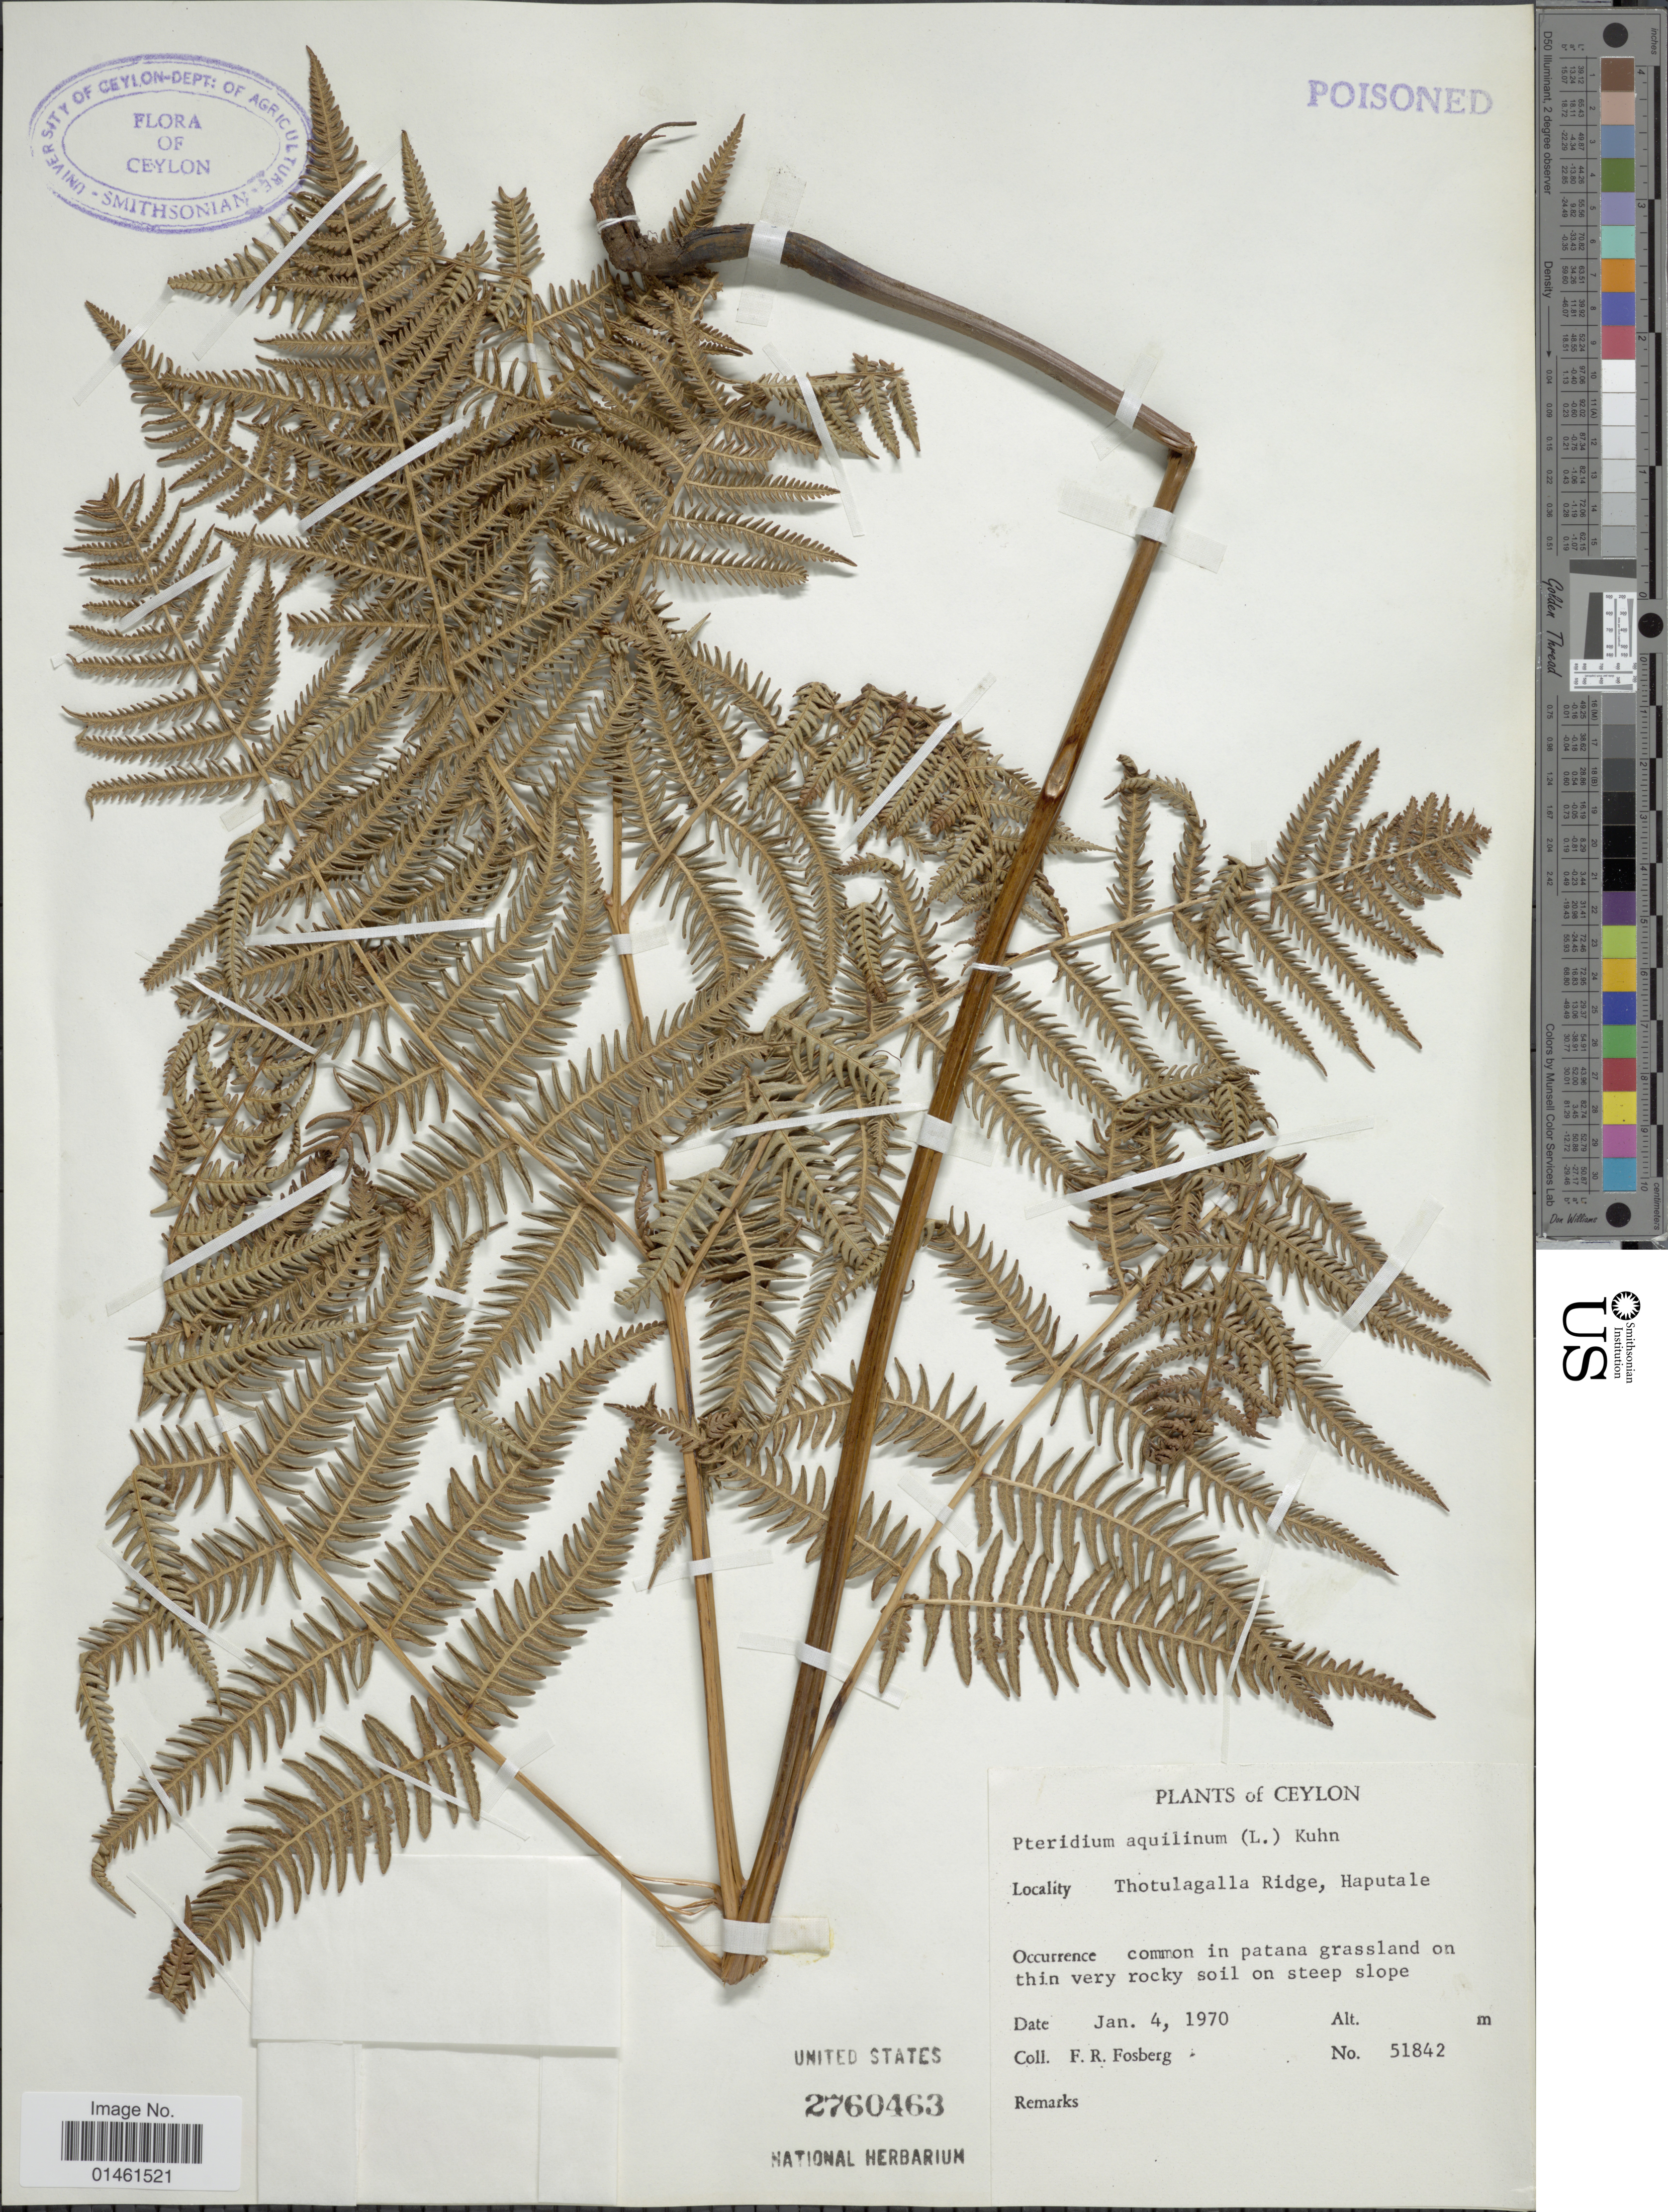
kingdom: Plantae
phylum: Tracheophyta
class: Polypodiopsida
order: Polypodiales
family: Dennstaedtiaceae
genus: Pteridium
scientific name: Pteridium aquilinum var. wightianum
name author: (J. Agardh) R.M. Tryon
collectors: F. R. Fosberg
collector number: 51842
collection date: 1970-01-04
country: Sri Lanka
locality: Ceylon, Thotulagalla Ridge, Haputale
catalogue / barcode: US 2760463